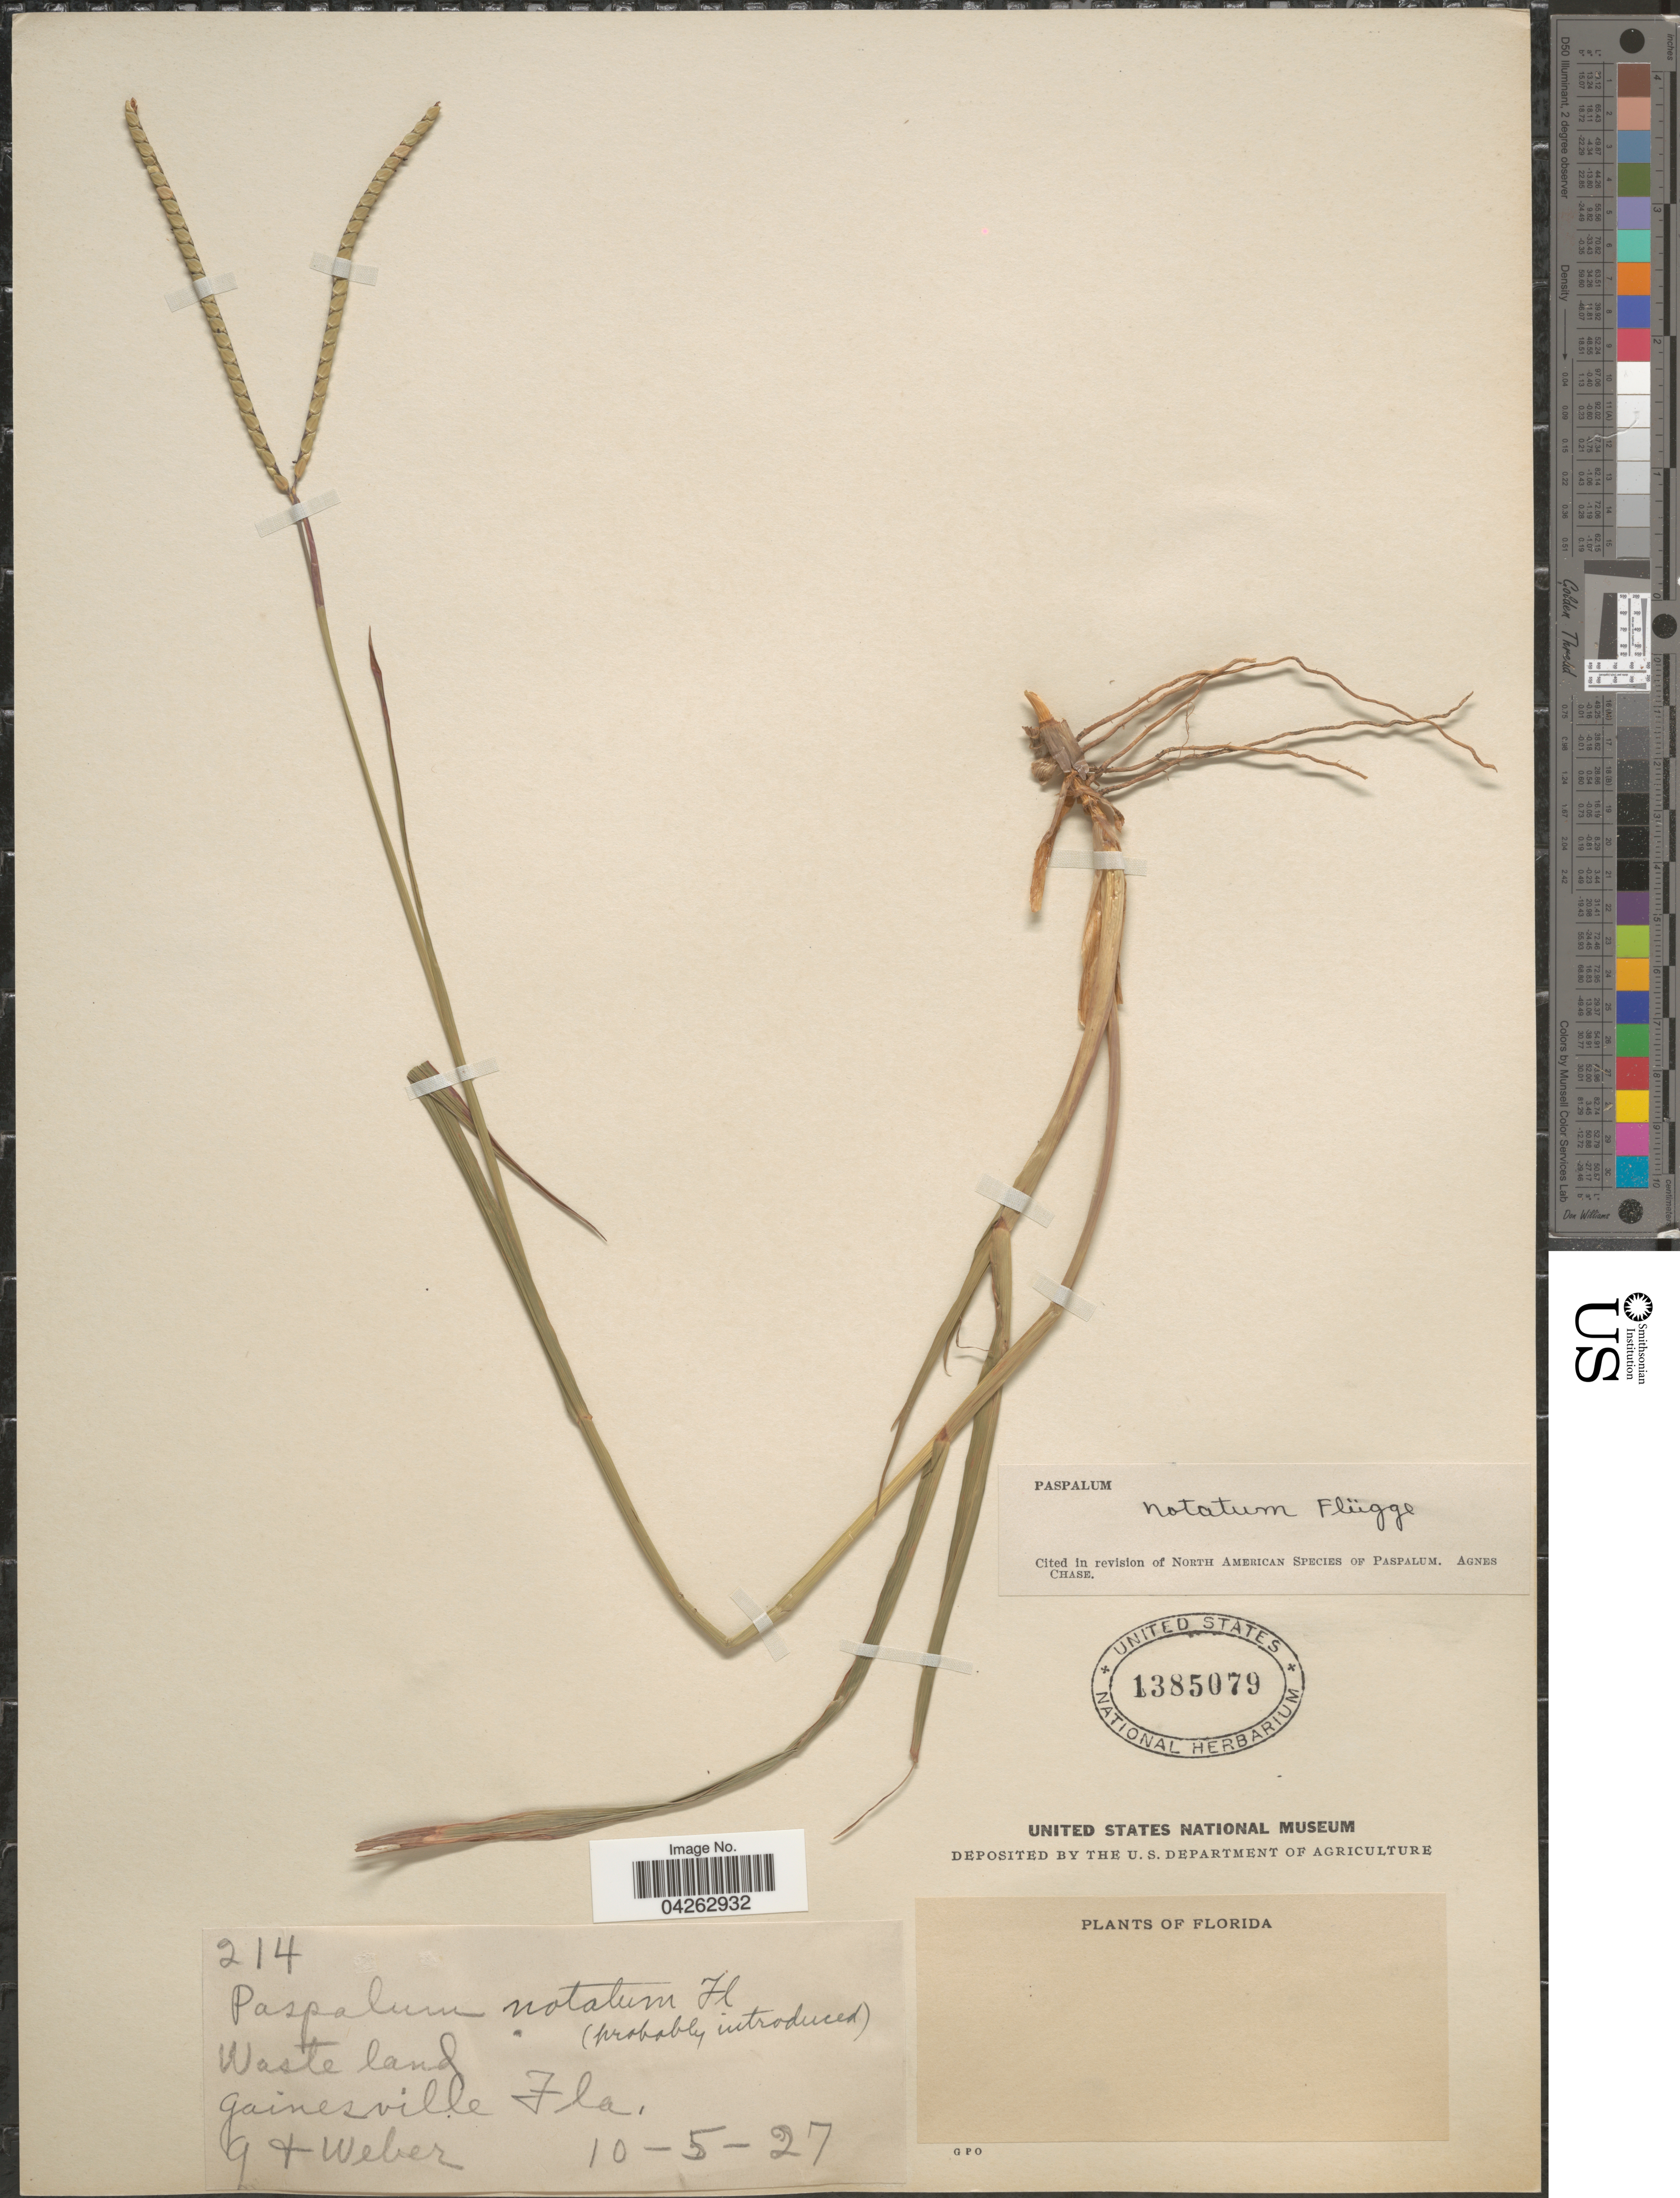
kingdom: Plantae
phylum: Tracheophyta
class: Liliopsida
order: Poales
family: Poaceae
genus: Paspalum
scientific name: Paspalum notatum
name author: Flüggé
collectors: G. Weber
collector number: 214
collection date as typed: Transcribed d/m/y: 5/10/27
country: United States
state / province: Florida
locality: Gainesville.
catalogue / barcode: US 1385079